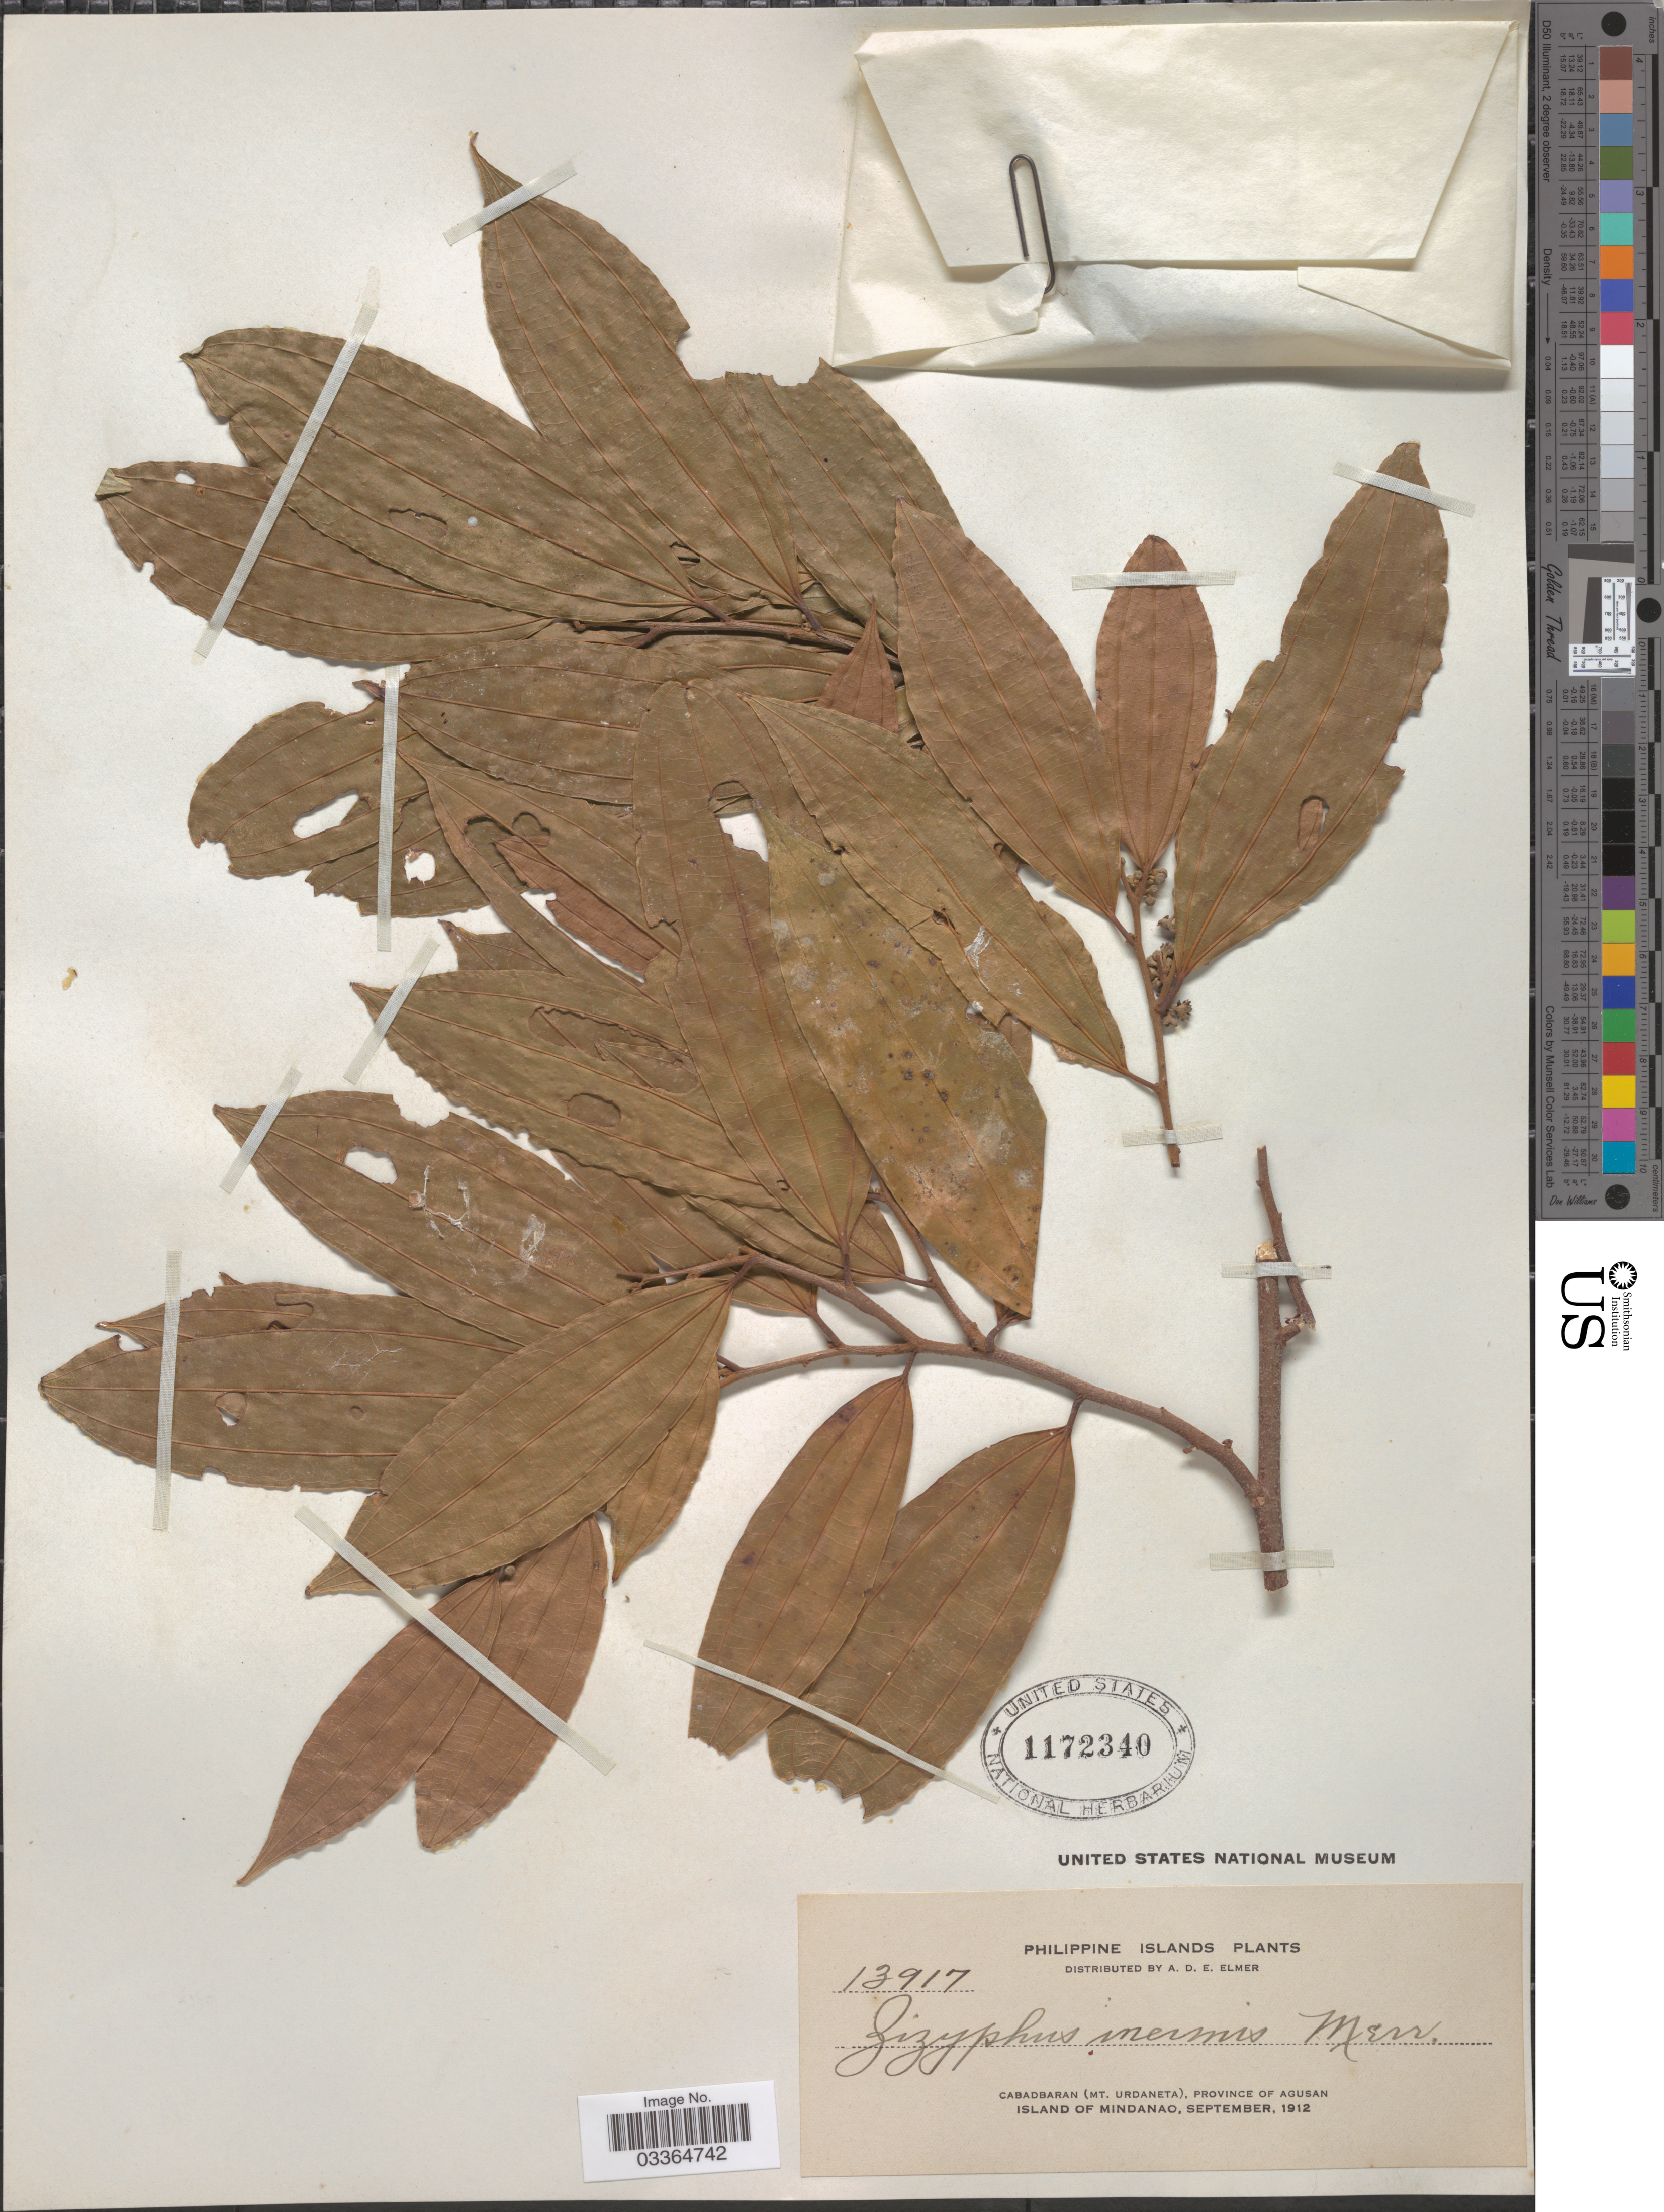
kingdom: Plantae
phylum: Tracheophyta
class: Magnoliopsida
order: Rosales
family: Rhamnaceae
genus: Ziziphus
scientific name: Ziziphus inermis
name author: Merr.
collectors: A. D. E. Elmer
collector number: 13917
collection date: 1912-09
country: Philippines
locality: Philippine Islands. Cabadbaran (Mt. Urdaneta), Province of Agusan. Island of Mindanao.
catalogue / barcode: US 1172340